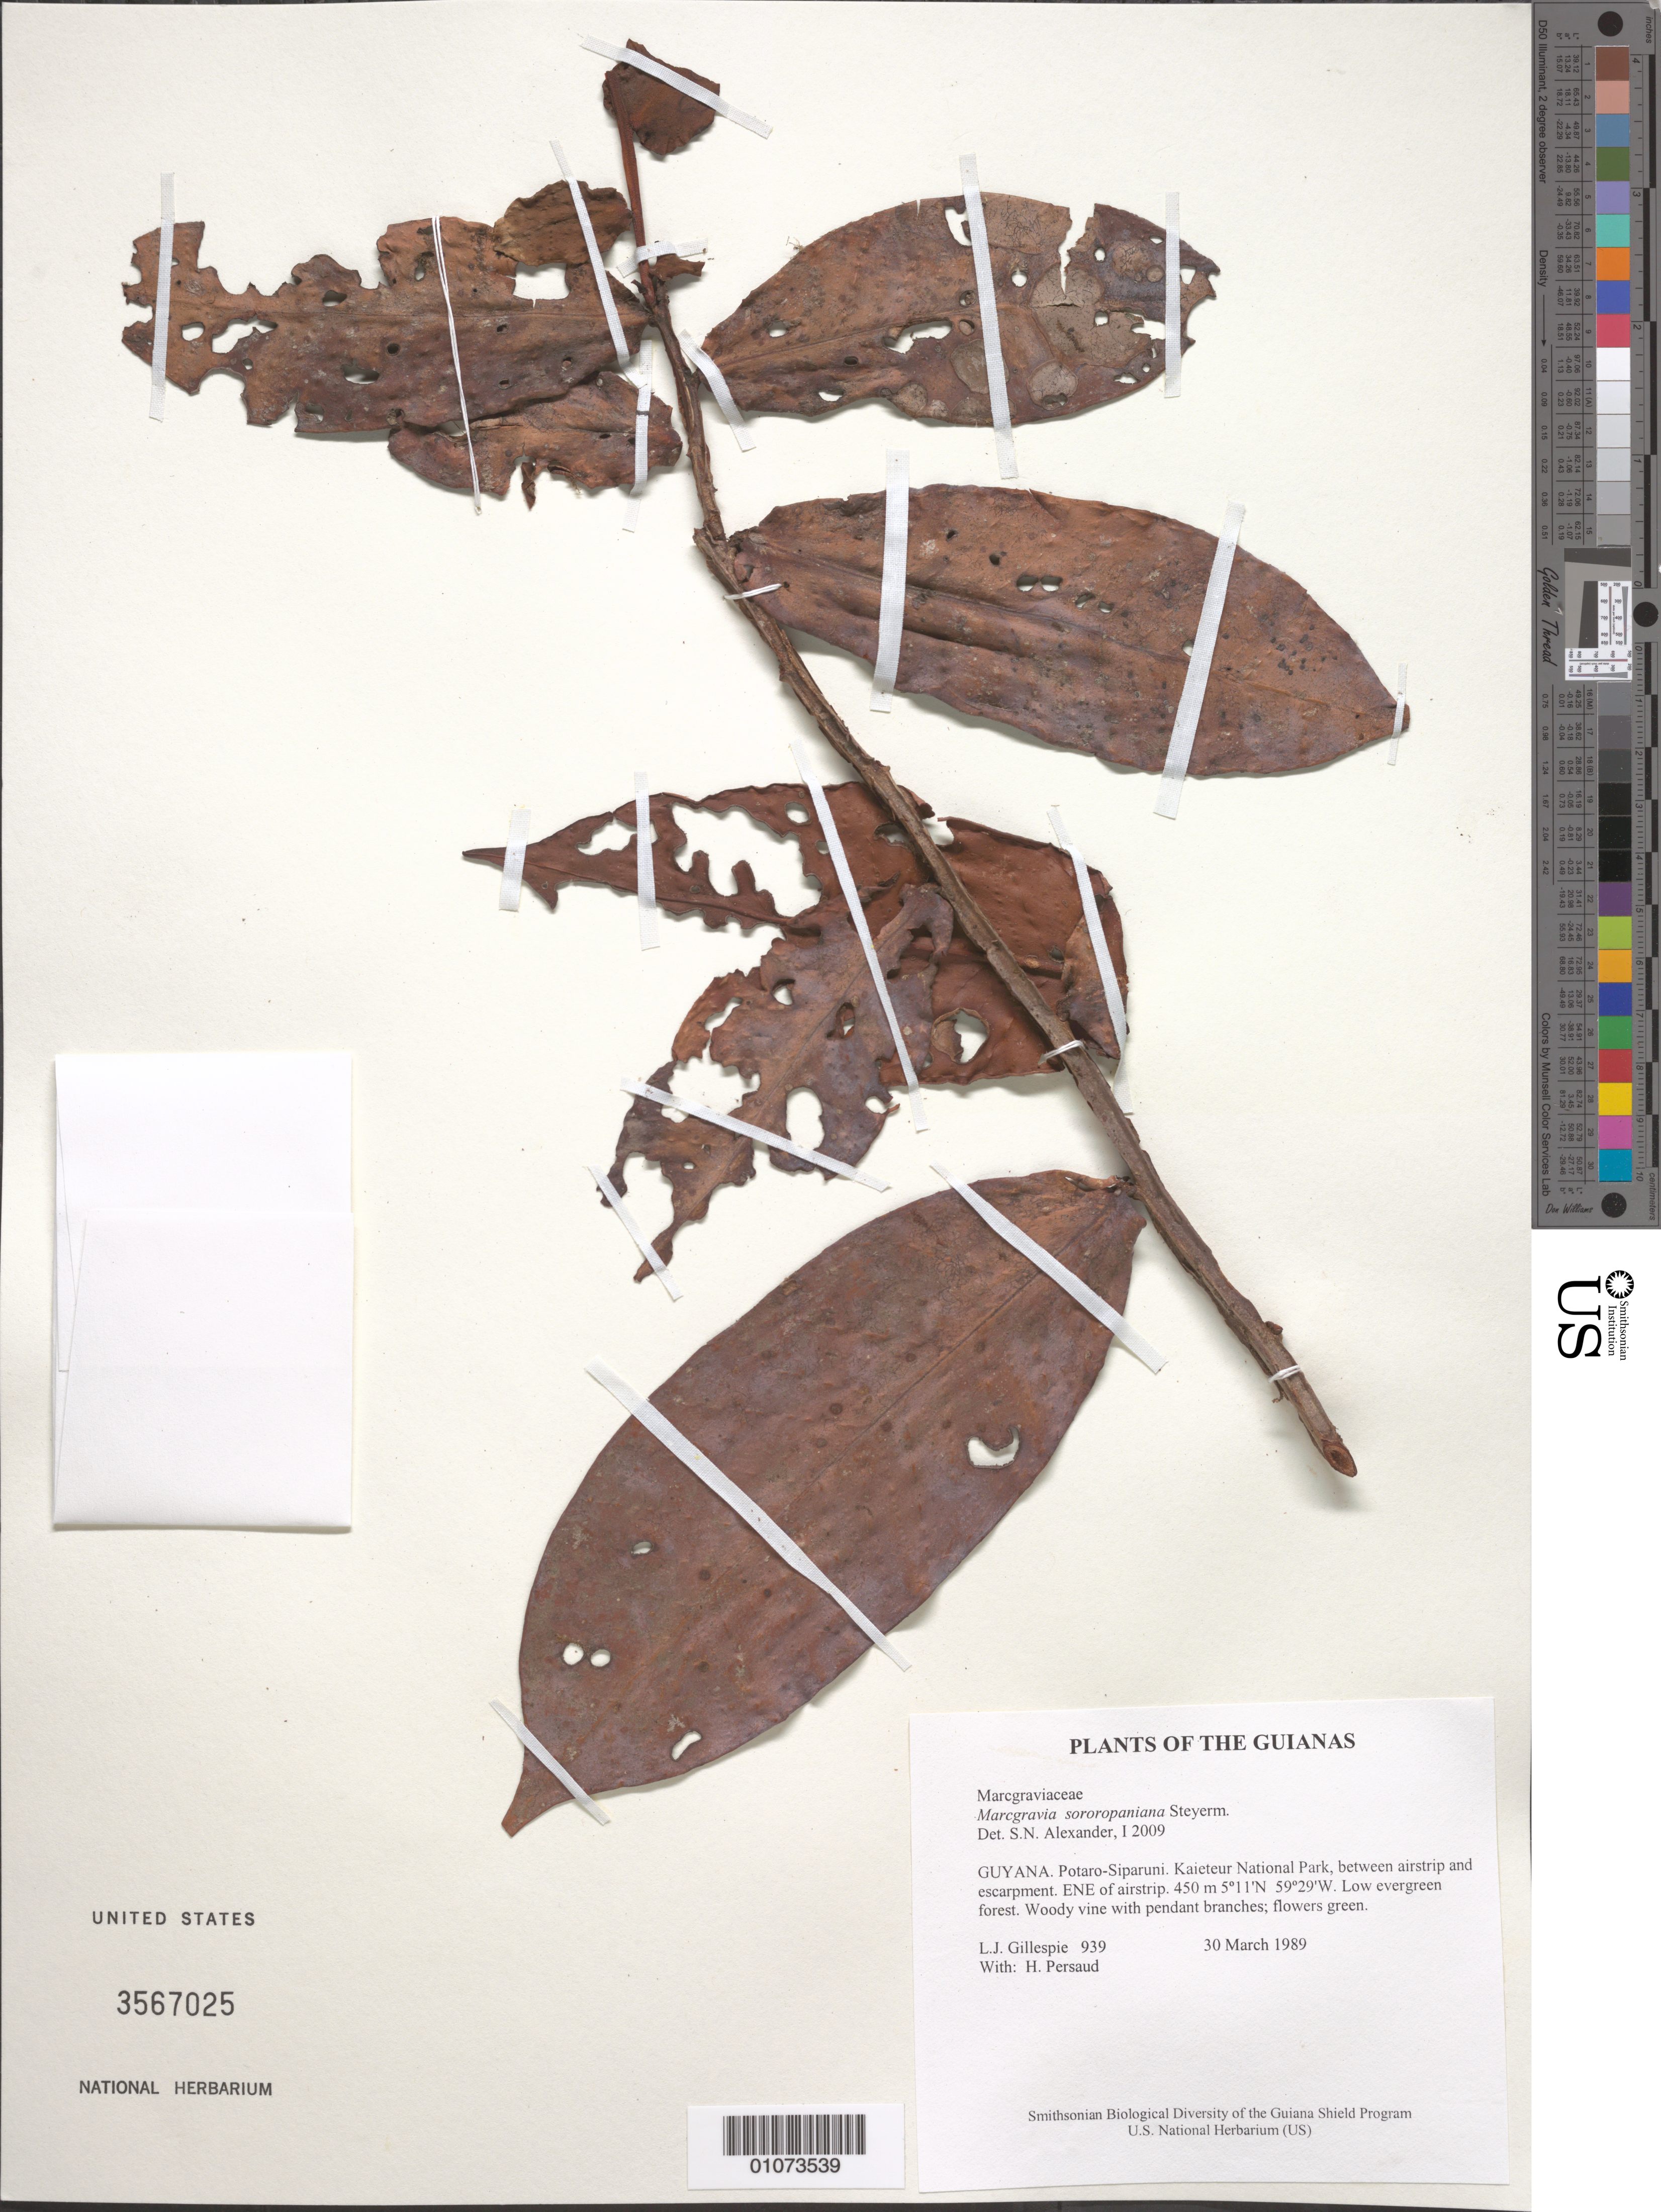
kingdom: Plantae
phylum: Tracheophyta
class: Magnoliopsida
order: Ericales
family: Marcgraviaceae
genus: Marcgravia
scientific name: Marcgravia sororopaniana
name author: Steyerm.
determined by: Alexander, S. N.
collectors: L. J. Gillespie & H. Persaud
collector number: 939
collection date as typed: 30 March 1989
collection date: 1989-03-30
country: Guyana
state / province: Potaro-Siparuni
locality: Kaieteur National Park, between airstrip and escarpment. ENE of airstrip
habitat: Low evergreen forest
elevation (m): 450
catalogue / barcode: US 3567025